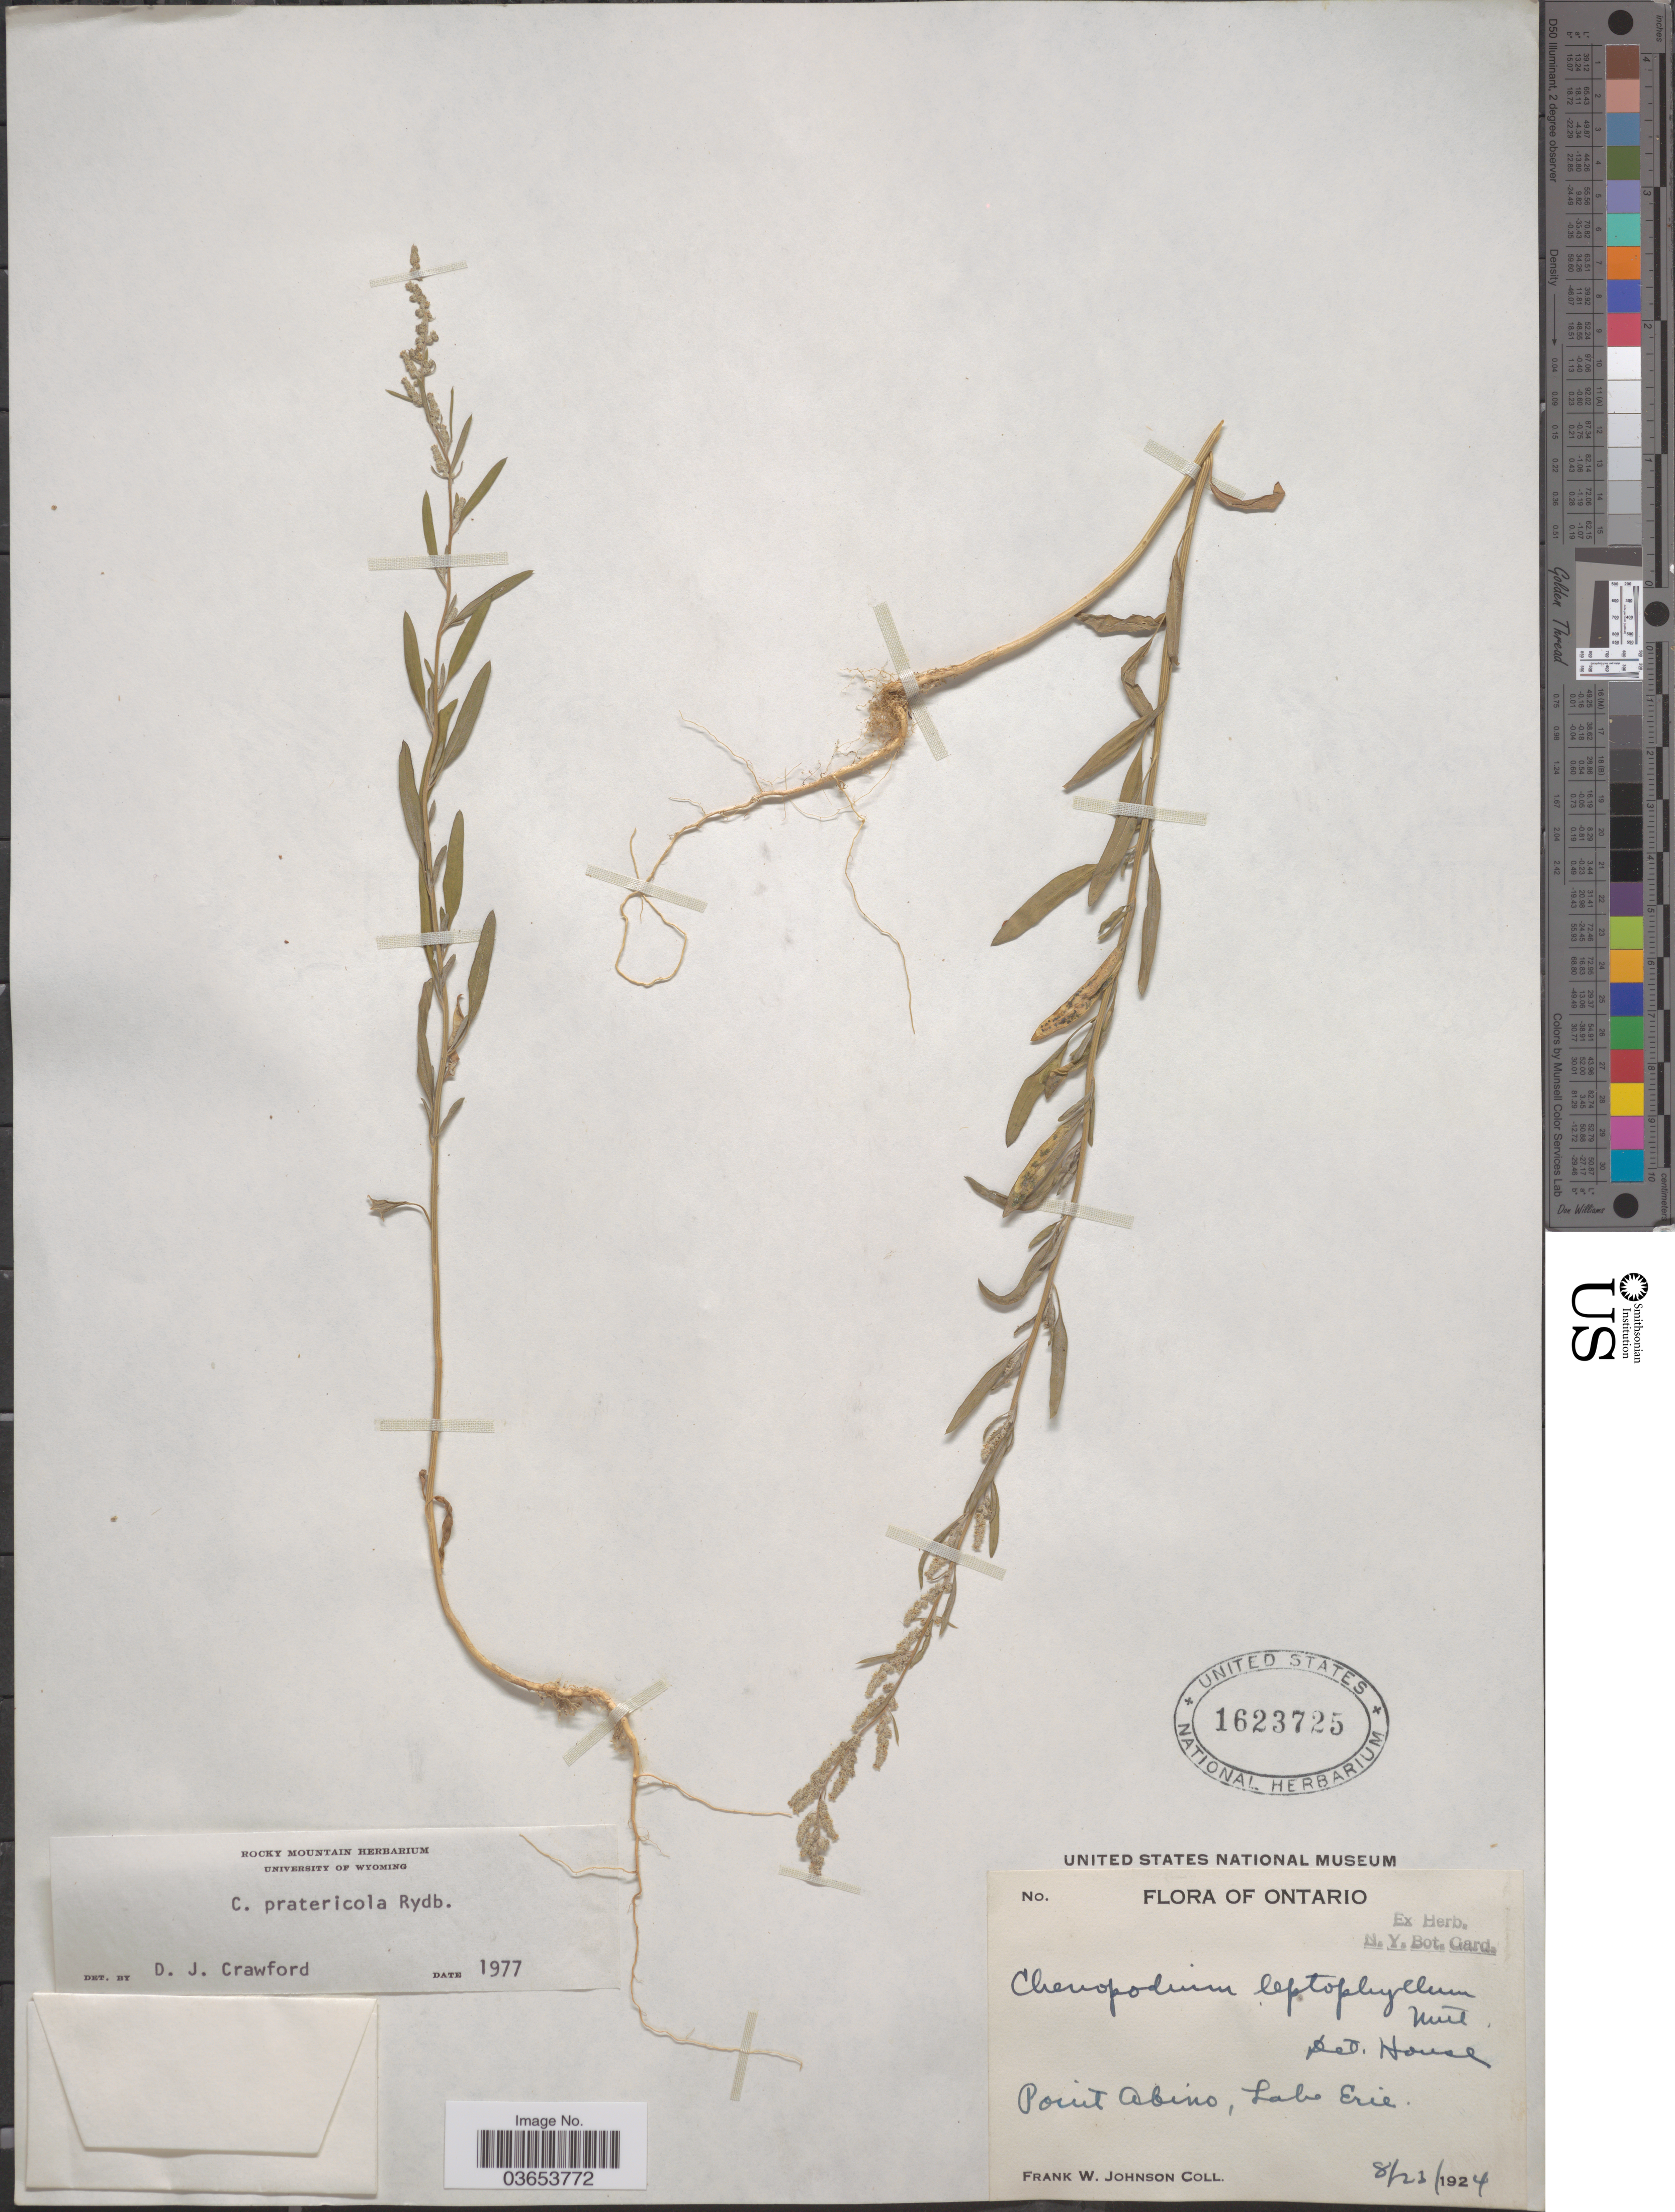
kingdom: Plantae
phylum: Tracheophyta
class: Magnoliopsida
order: Caryophyllales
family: Amaranthaceae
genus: Chenopodium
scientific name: Chenopodium pratericola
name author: Rydb.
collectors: F. W. Johnson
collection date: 1924-08-23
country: Canada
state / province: Ontario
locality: Point Abino, Lake Erie.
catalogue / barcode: US 1623725